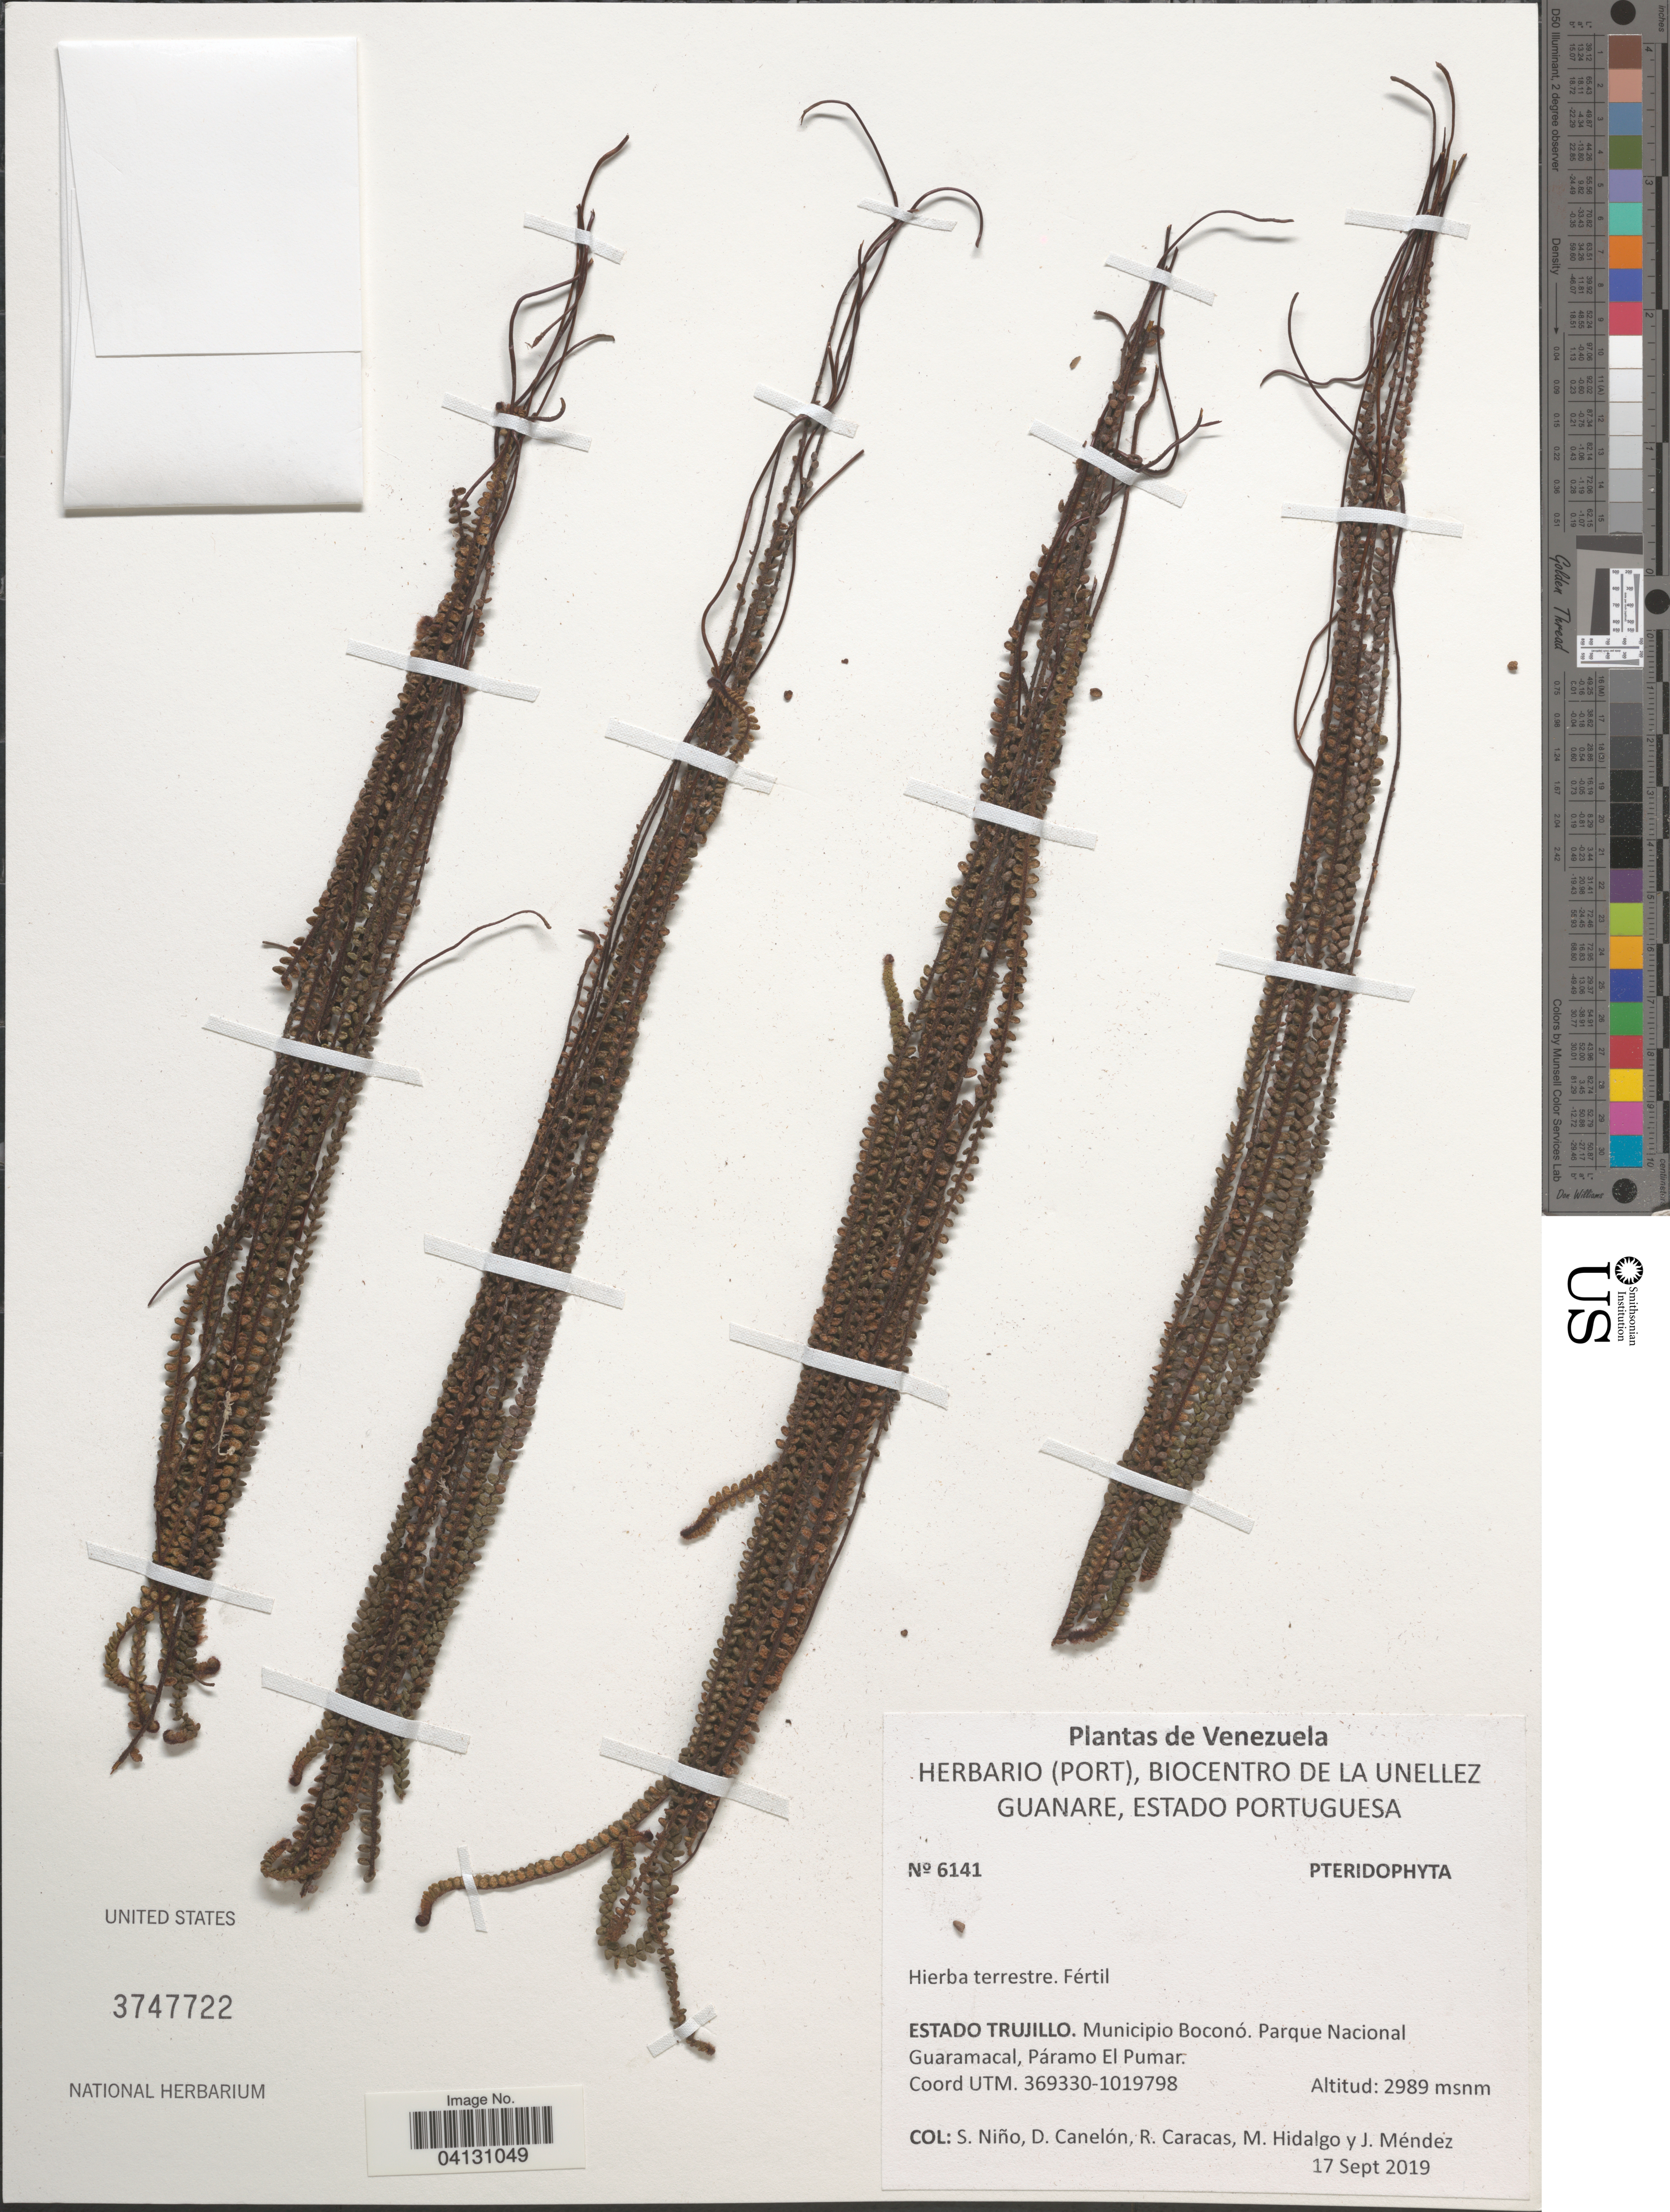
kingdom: Plantae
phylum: Tracheophyta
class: Polypodiopsida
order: Polypodiales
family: Pteridaceae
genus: Jamesonia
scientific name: Jamesonia imbricata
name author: (Sw.) Hook. & Grev.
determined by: Dorr, L. J., (BOT), Smithsonian Institution - National Museum of Natural History (UNITED STATES)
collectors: S. M. Niño, D. Canelón, R. Caracas, M. Hidalgo & J. Mendez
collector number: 6141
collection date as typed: Transcribed d/m/y: 17/9/2019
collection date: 2019-09-17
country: Venezuela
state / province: Trujillo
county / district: Boconó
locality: Parque Nacional Guaramacal, Páramo El Pumar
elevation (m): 2989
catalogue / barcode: US 3747722